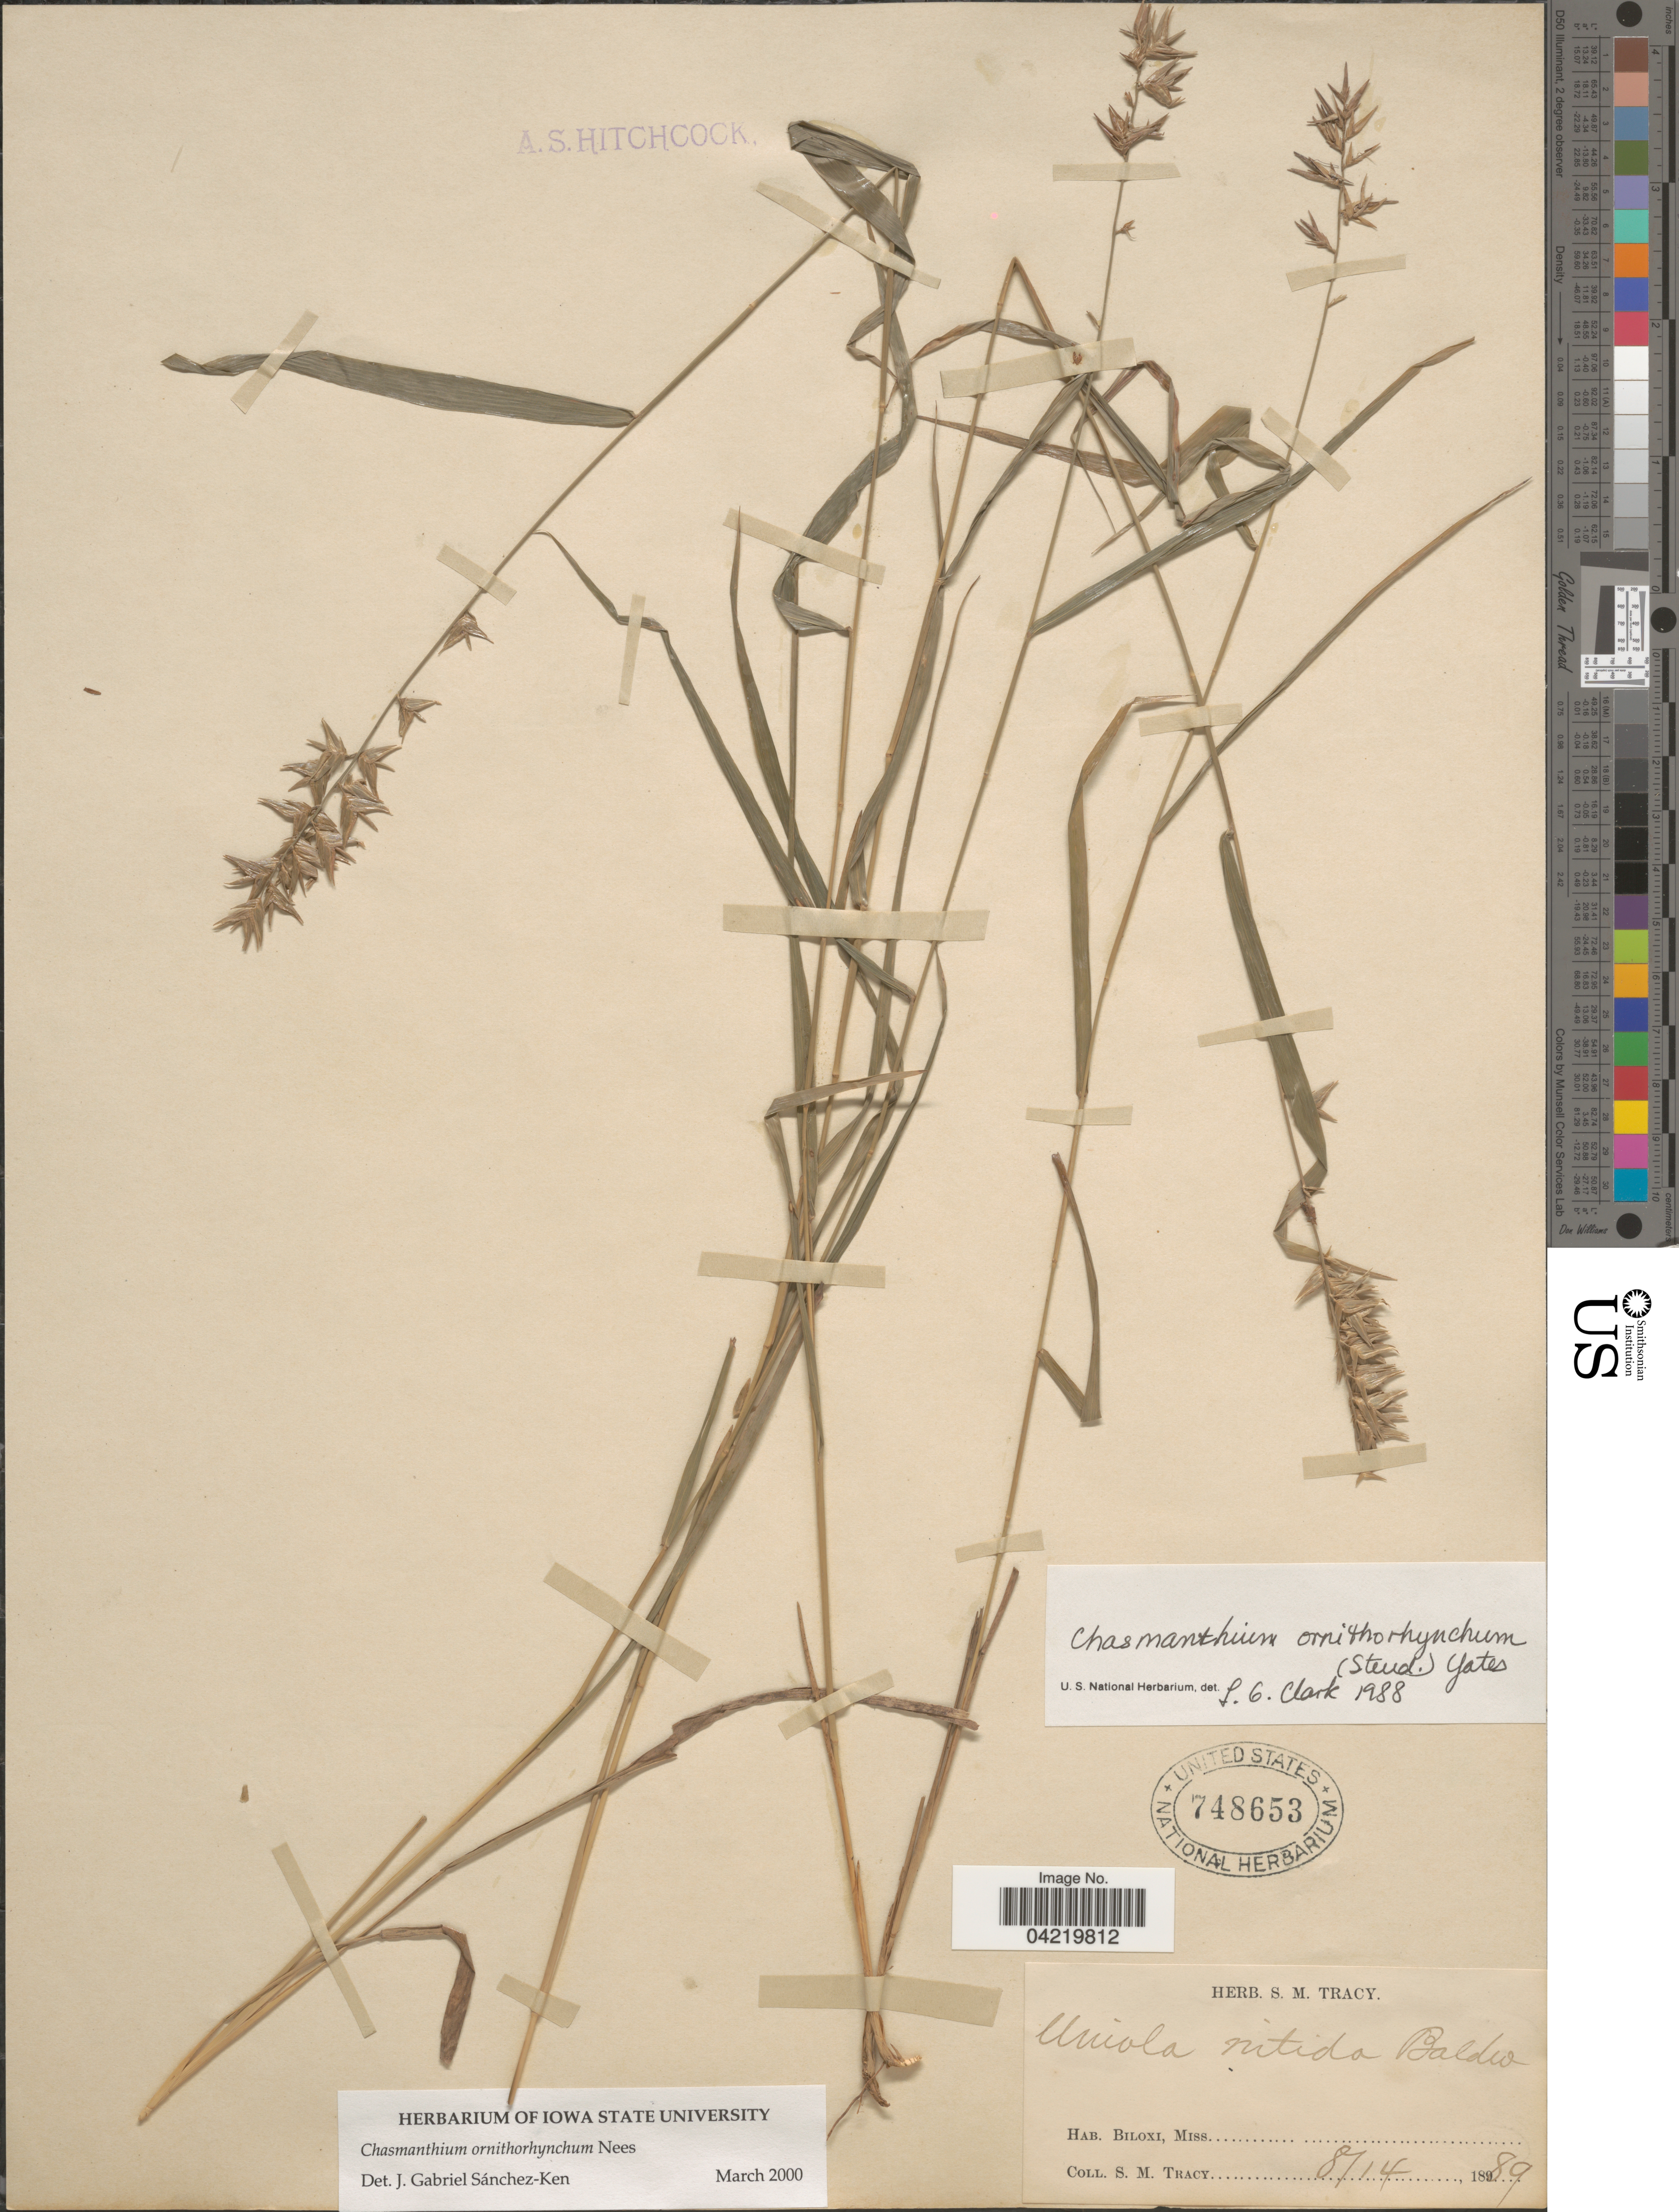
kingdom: Plantae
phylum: Tracheophyta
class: Liliopsida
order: Poales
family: Poaceae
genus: Chasmanthium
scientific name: Chasmanthium ornithorhynchum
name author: Nees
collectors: S. M. Tracy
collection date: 1889-08-14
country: United States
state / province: Mississippi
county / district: Harrison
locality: Biloxi.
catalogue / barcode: US 748653